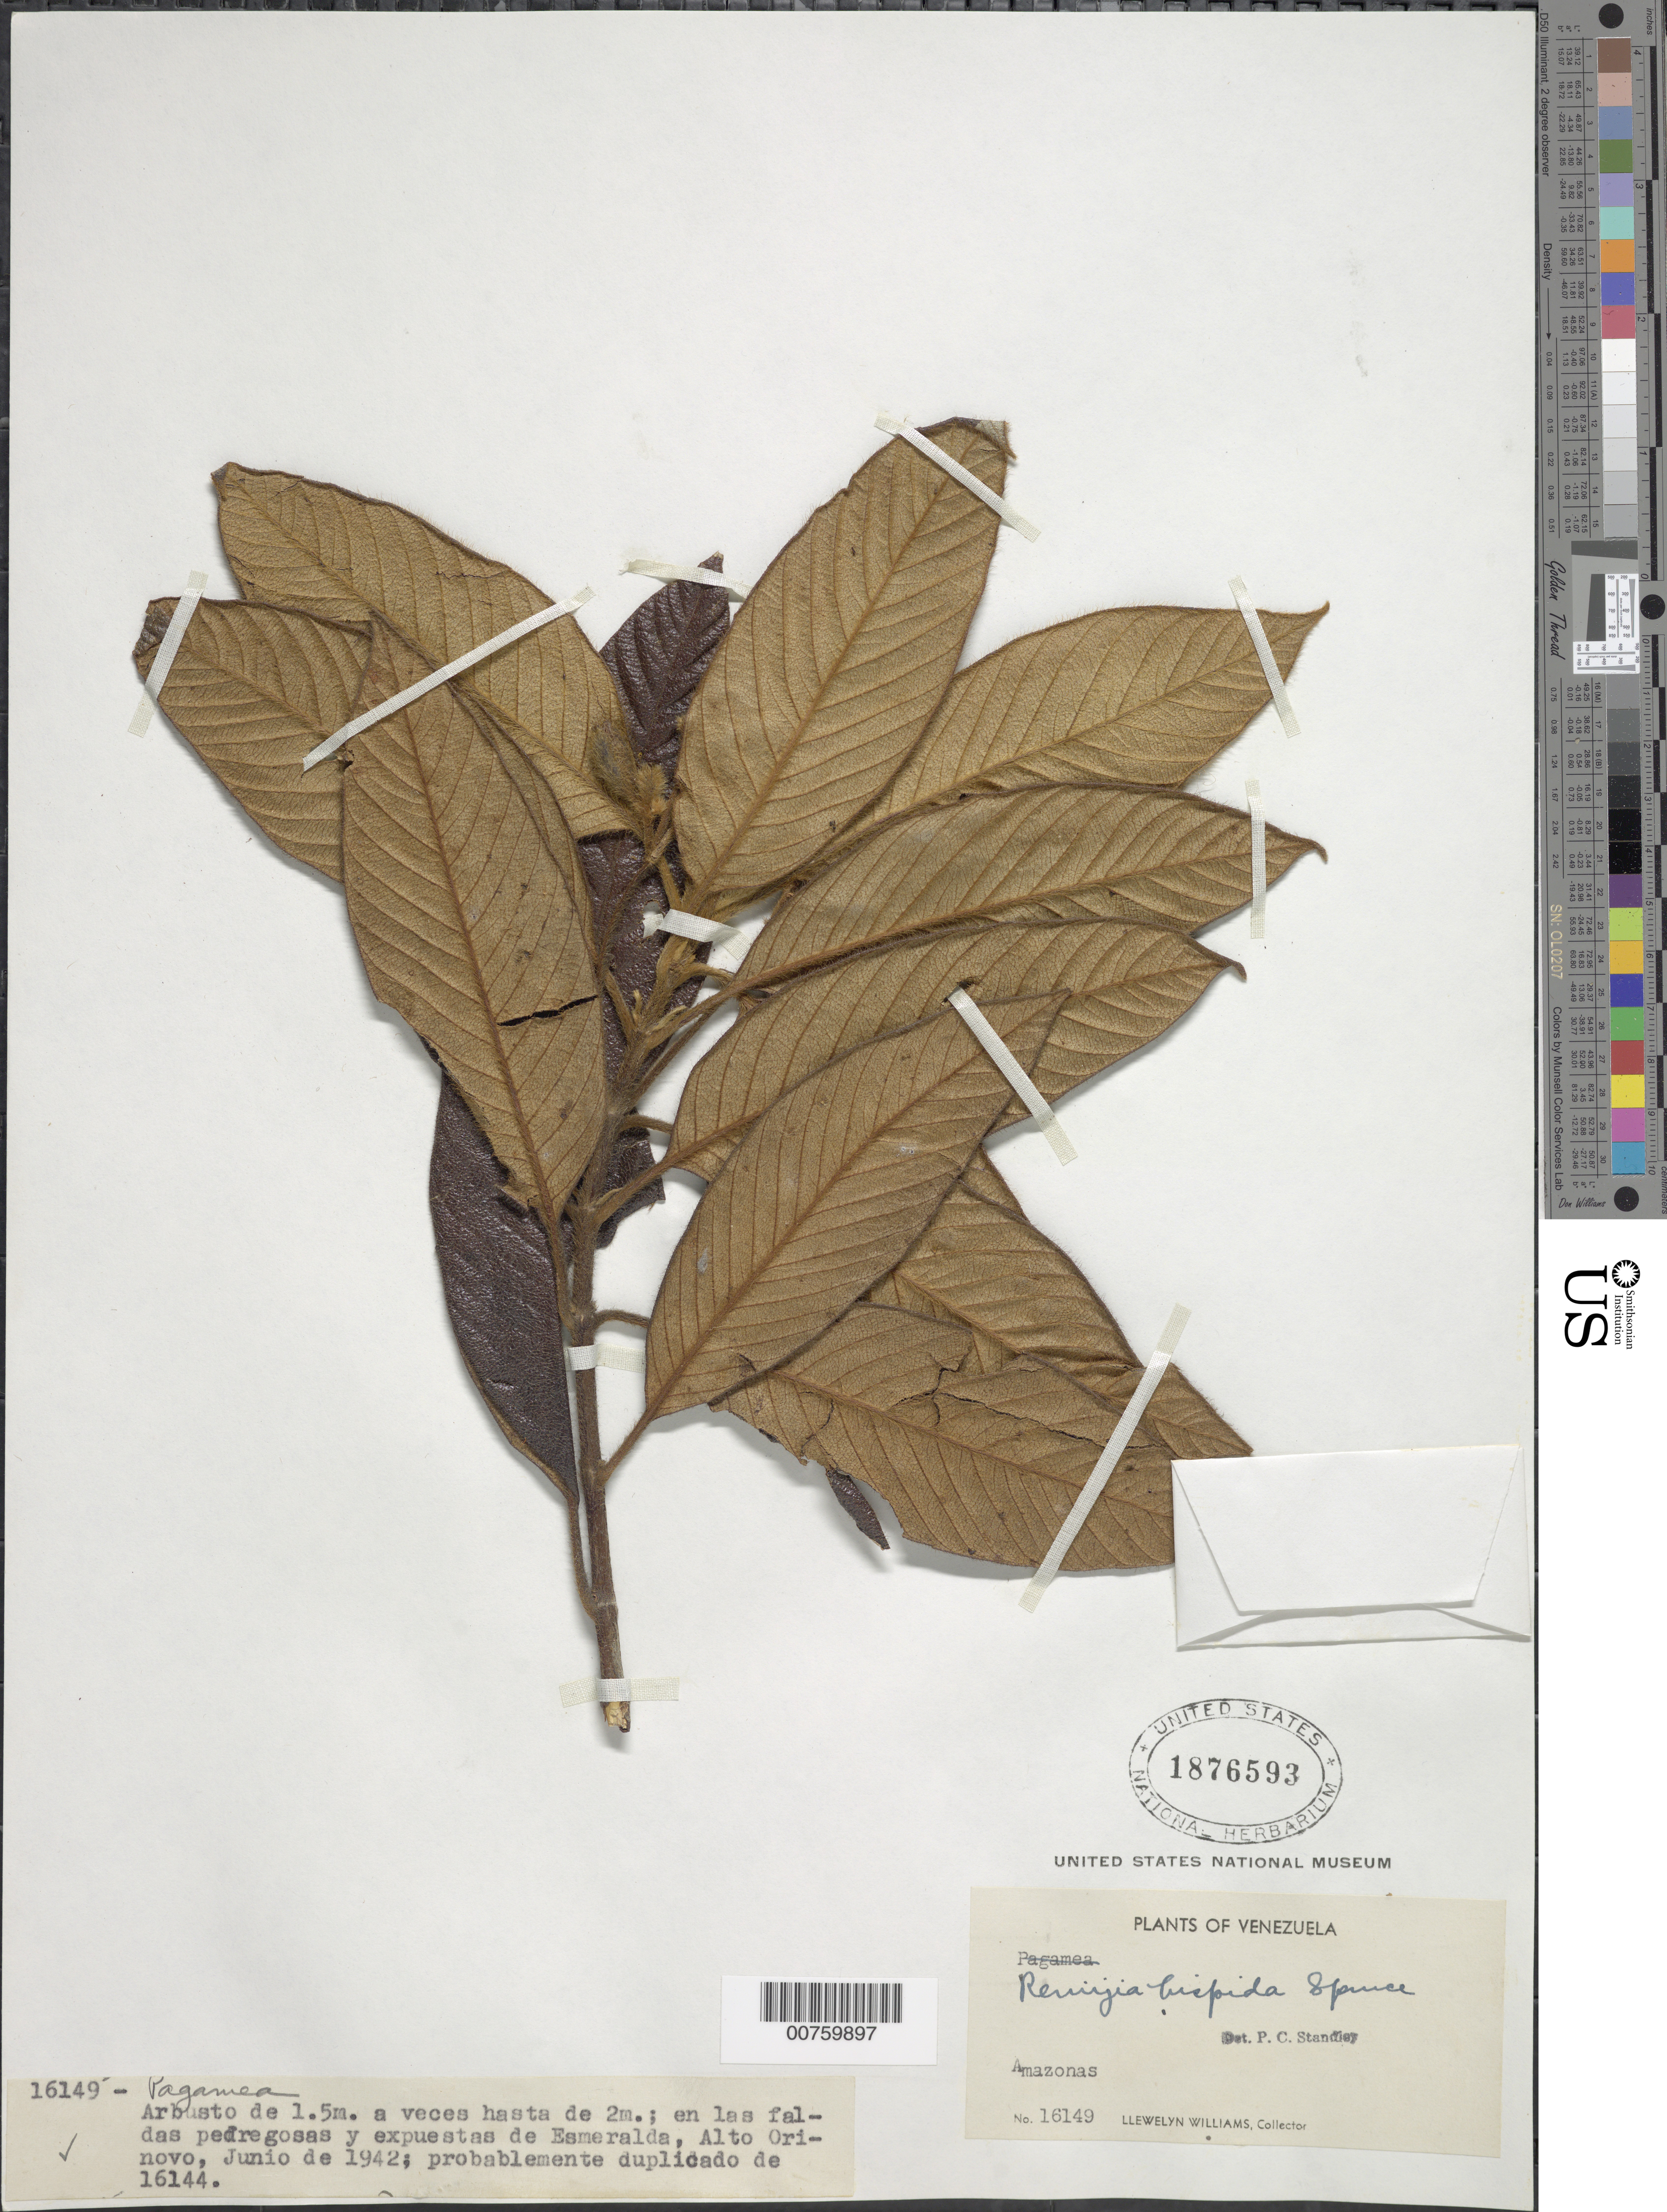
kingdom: Plantae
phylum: Tracheophyta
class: Magnoliopsida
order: Gentianales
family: Rubiaceae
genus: Remijia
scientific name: Remijia hispida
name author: Spruce ex K. Schum.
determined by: Standley, Paul C.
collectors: Ll. Williams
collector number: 16149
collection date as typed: Jun-42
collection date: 1942-06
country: Venezuela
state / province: Amazonas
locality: Esmeralda, Alto Orinoco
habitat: Faldas pedregosas y expuestas de Esmeralda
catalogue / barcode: US 1876593